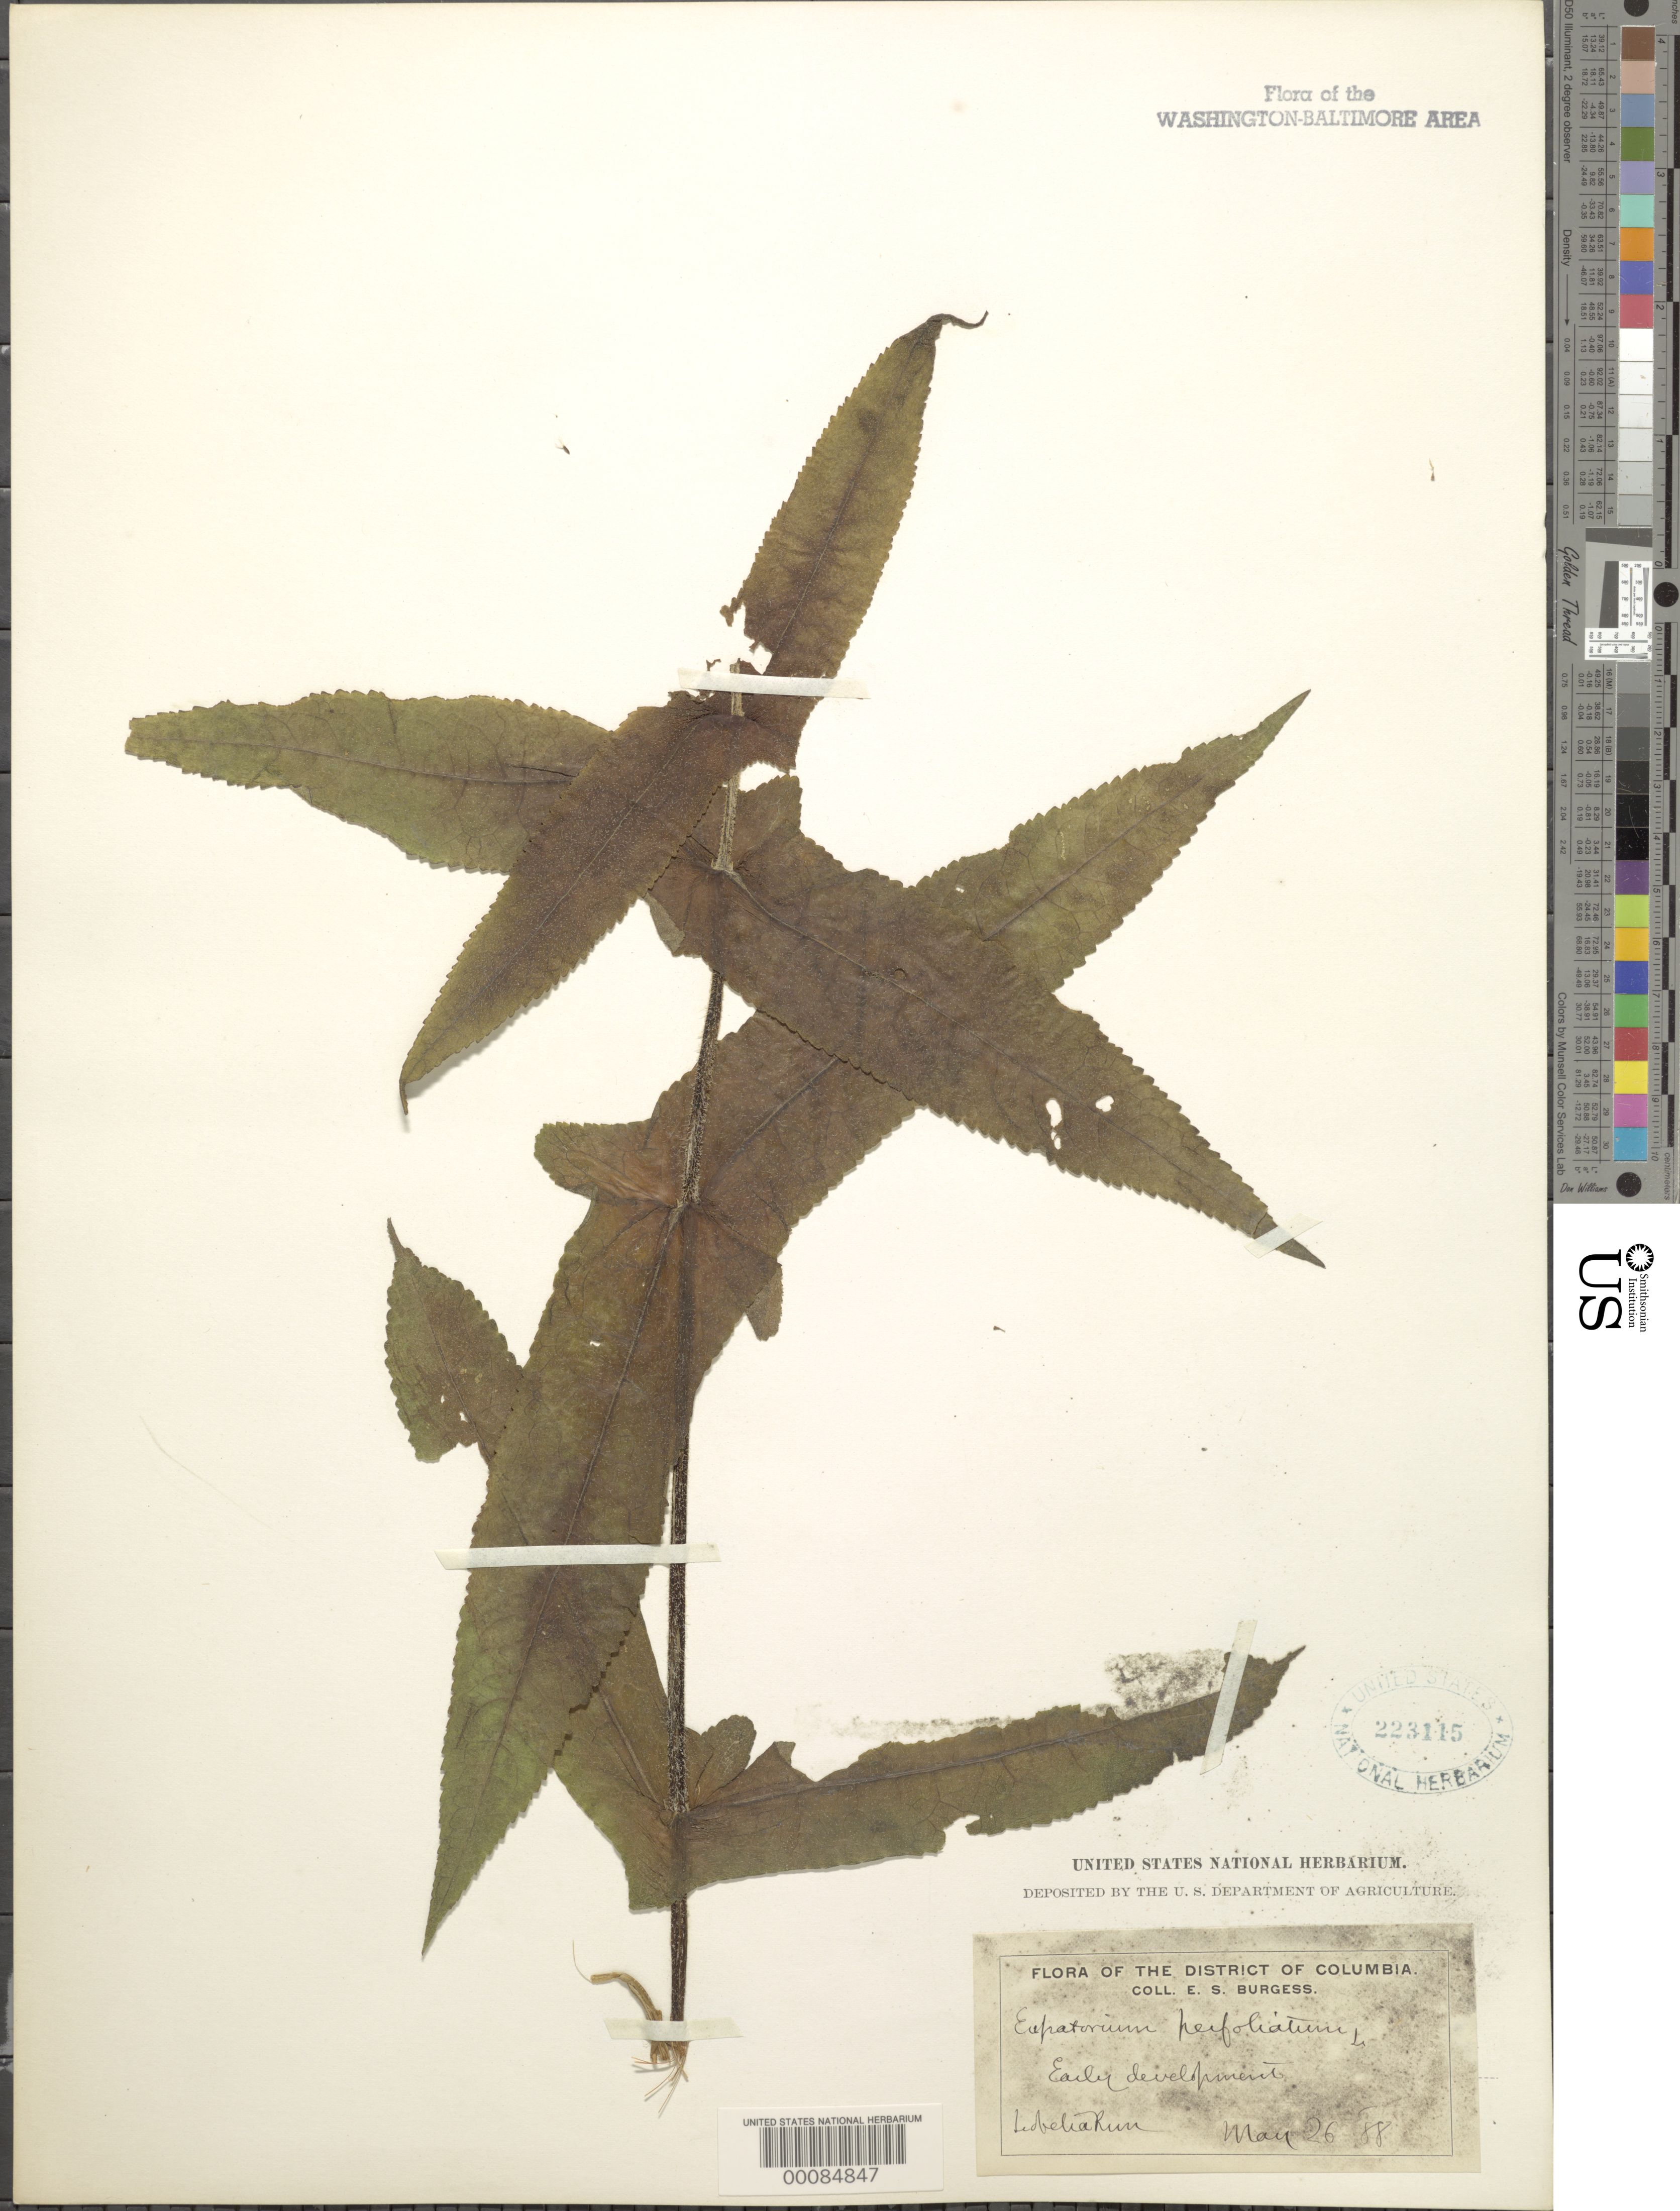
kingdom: Plantae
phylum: Tracheophyta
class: Magnoliopsida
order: Asterales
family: Asteraceae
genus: Eupatorium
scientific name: Eupatorium perfoliatum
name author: L.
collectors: E. Burgess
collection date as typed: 26 May 1888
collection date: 1888-05-26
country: United States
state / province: District of Columbia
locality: Lobelia Run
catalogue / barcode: US 223115